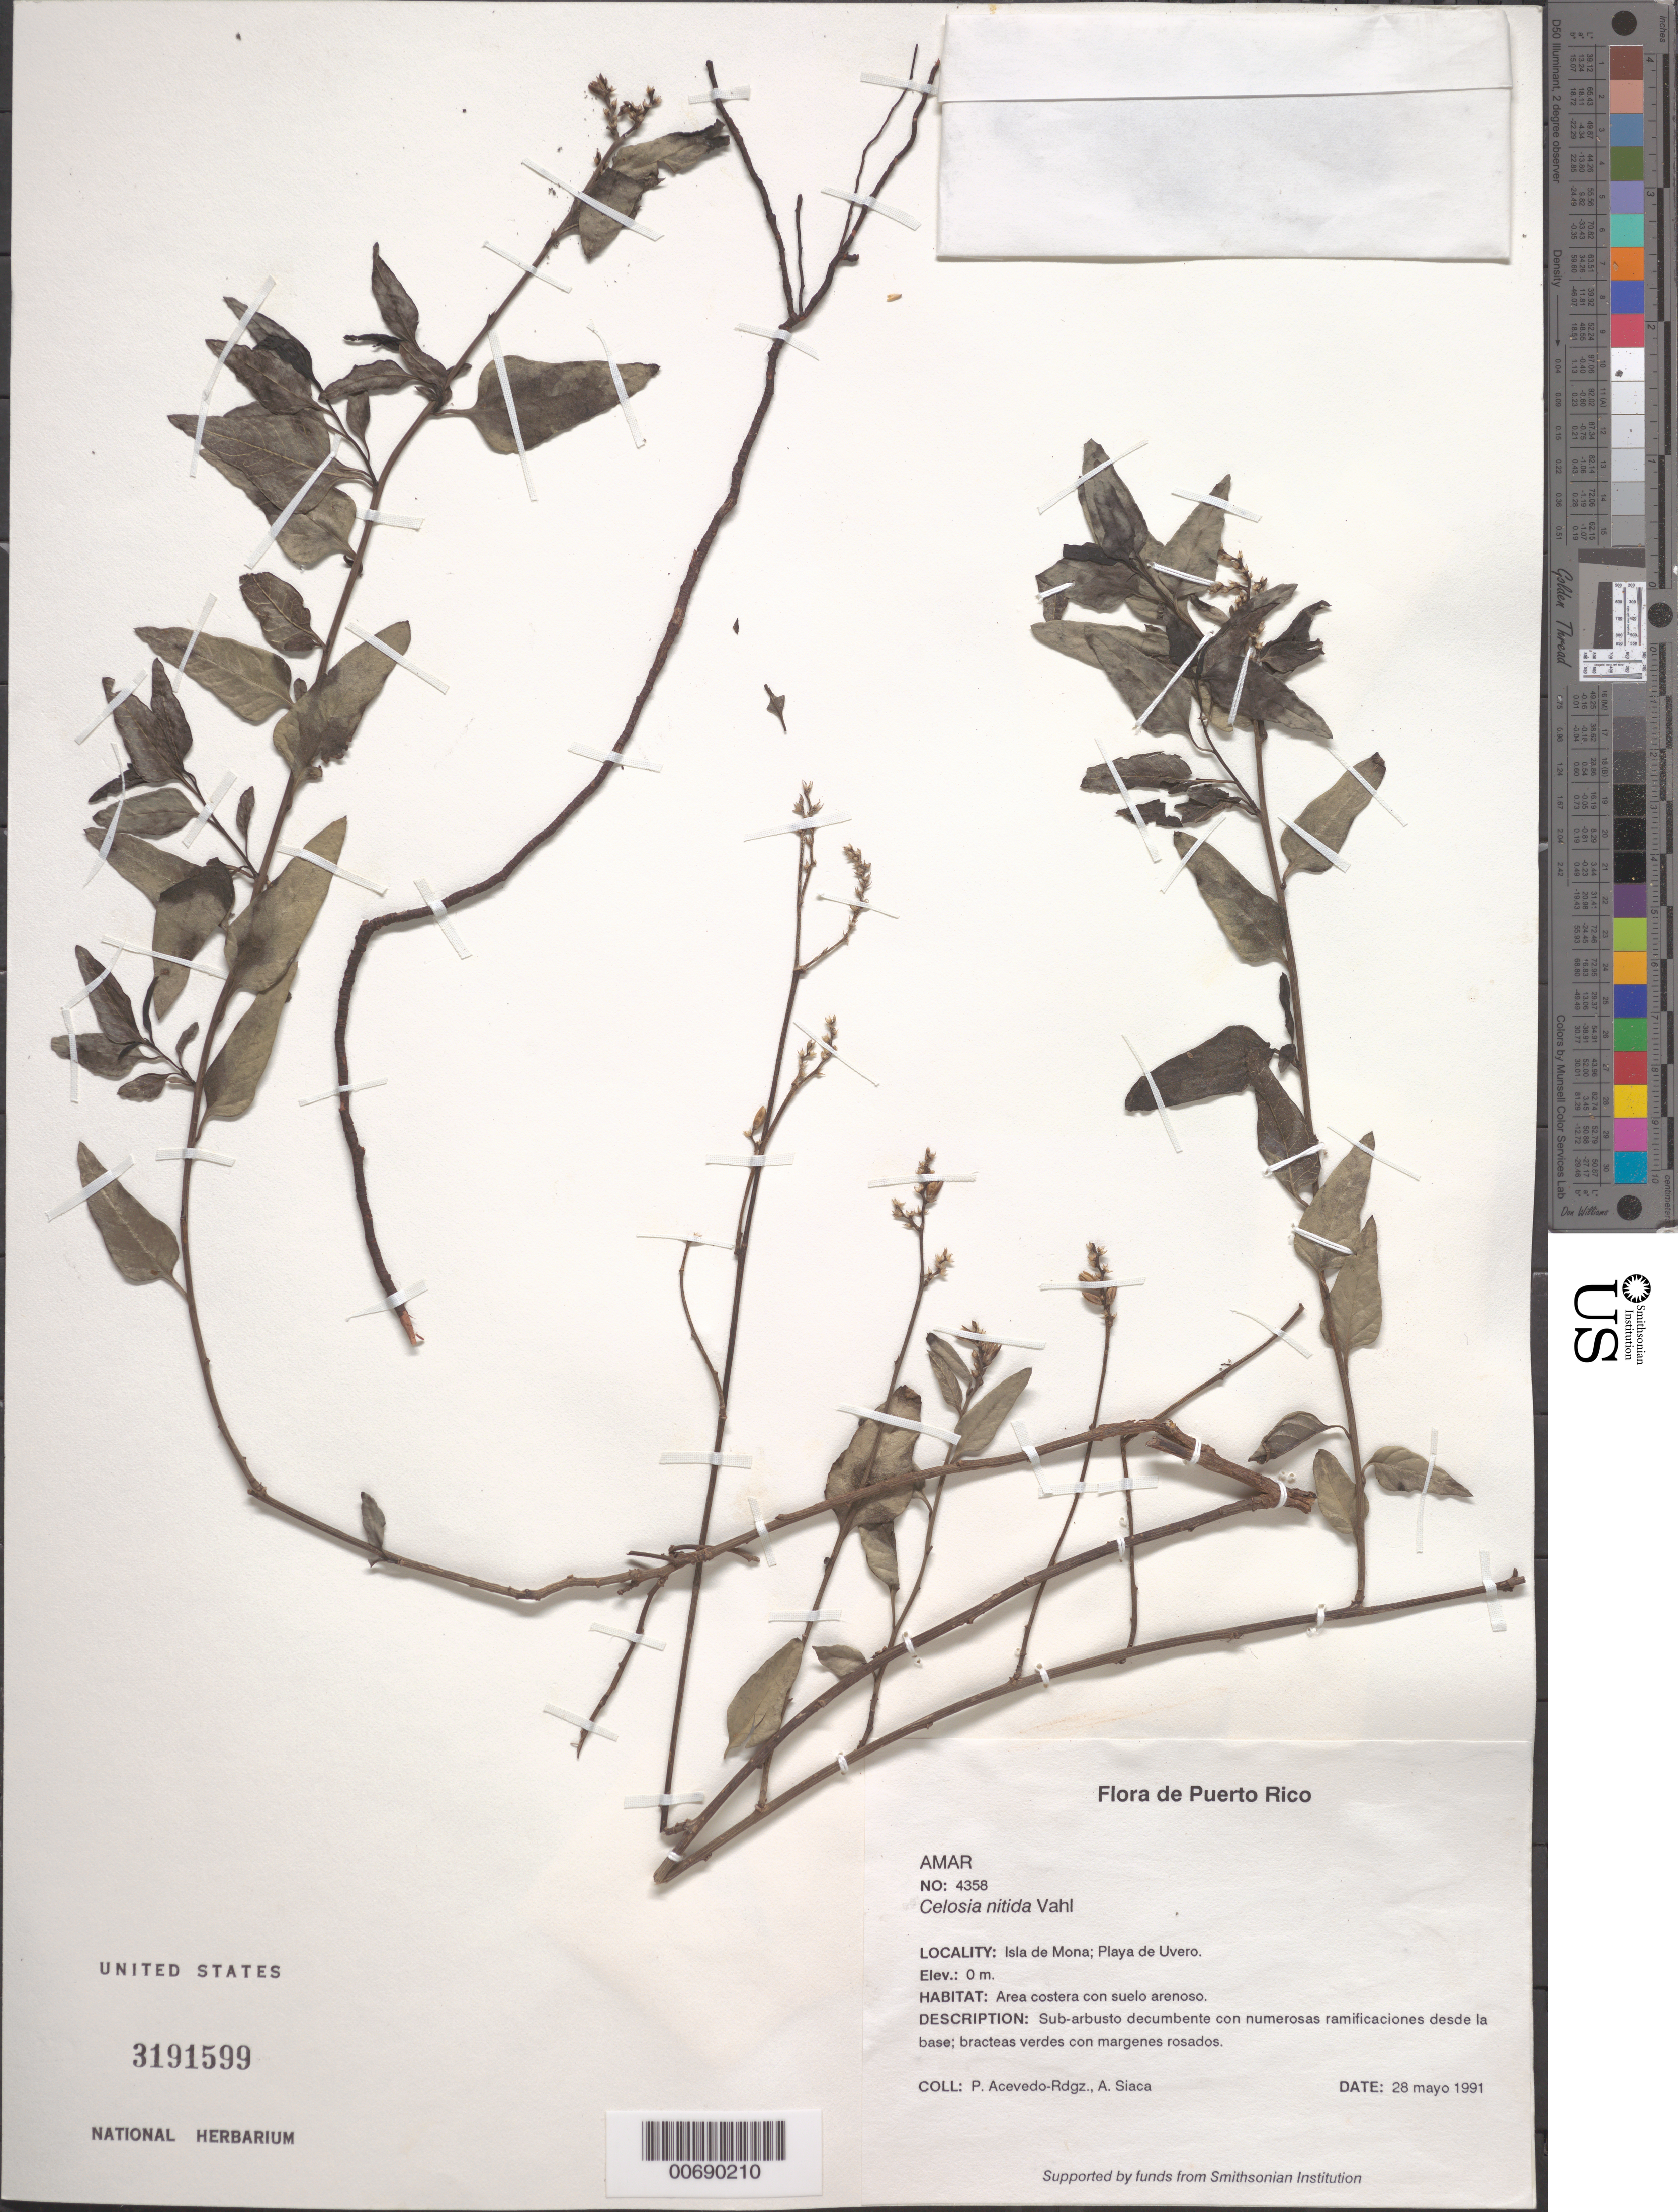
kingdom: Plantae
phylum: Tracheophyta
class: Magnoliopsida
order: Caryophyllales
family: Amaranthaceae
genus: Celosia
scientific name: Celosia nitida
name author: Vahl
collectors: P. Acevedo-Rodr. & A. Siaca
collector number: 4358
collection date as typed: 28 May 1991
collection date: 1991-05-28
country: Puerto Rico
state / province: Mayaguëz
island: Mona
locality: Isla de Mona; Playa de Uvero.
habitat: Area costera con suelo arenoso.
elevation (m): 0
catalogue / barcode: US 3191599